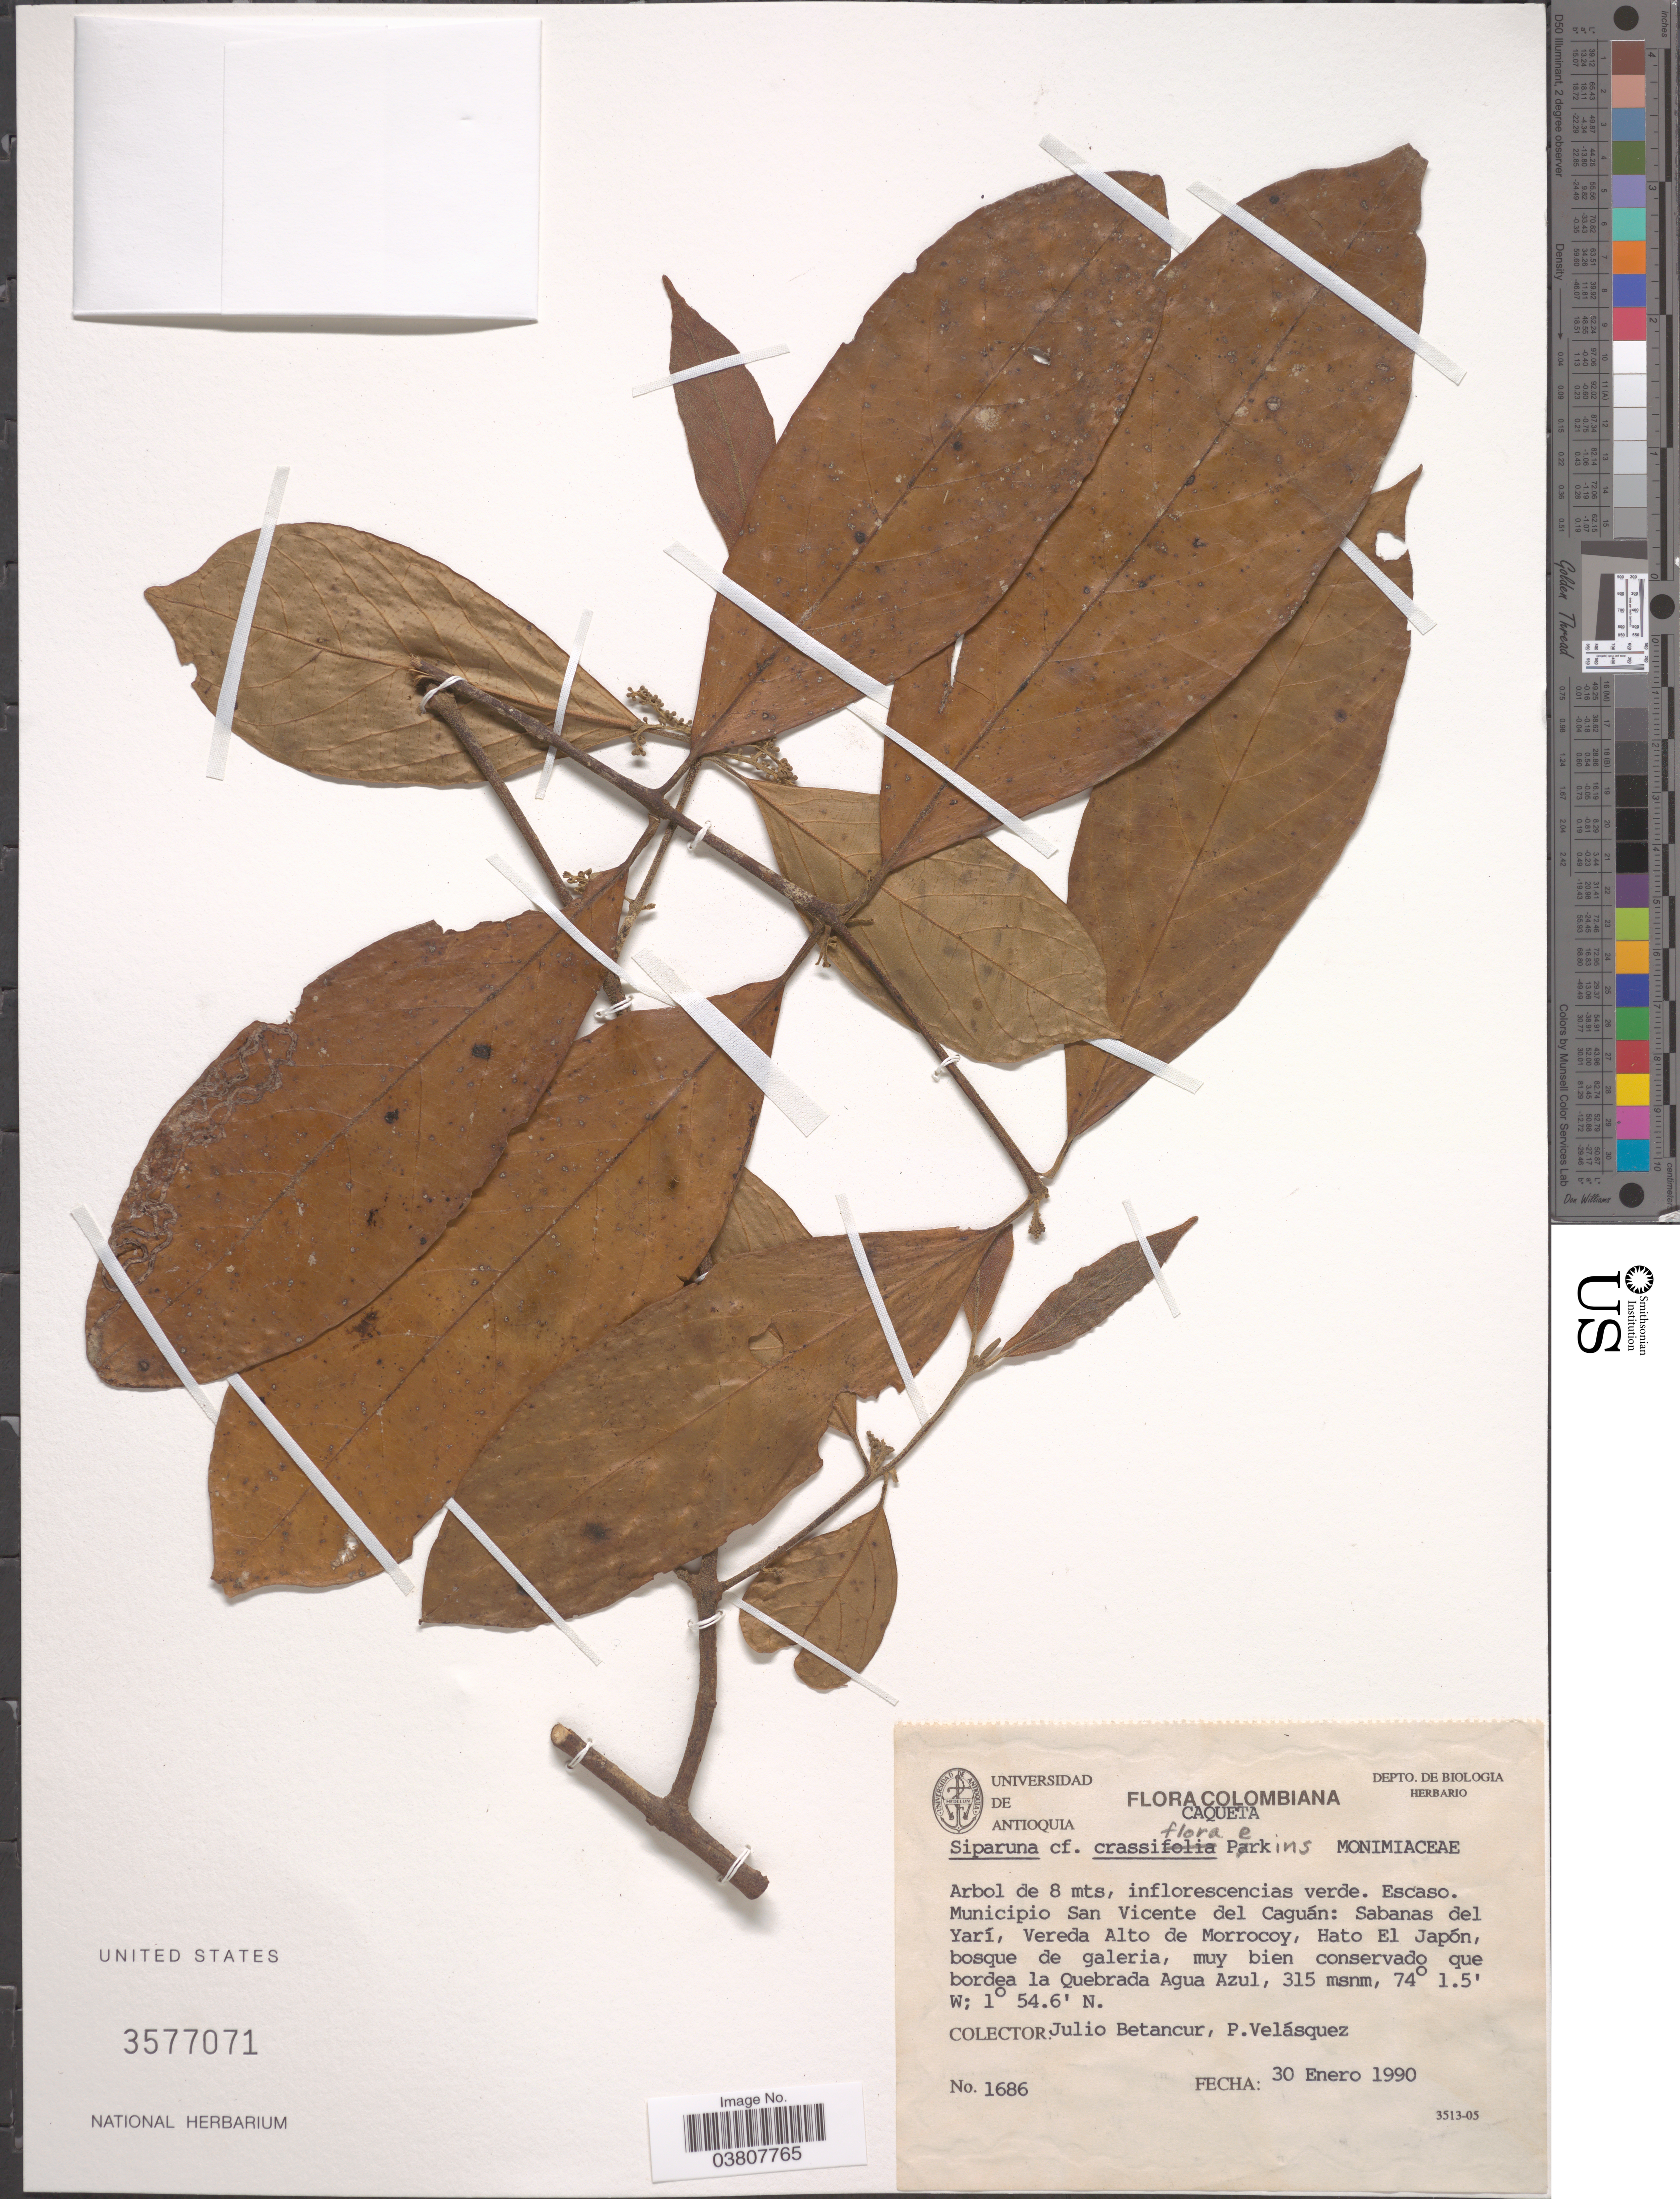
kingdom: Plantae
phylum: Tracheophyta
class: Magnoliopsida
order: Laurales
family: Siparunaceae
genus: Siparuna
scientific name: Siparuna sp.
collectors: J. Betancur & P. Velasquez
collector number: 1686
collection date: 1990-01-30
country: Colombia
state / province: Caquetá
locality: Municipio San Vicente del Cagúan: Sabanas del Yarí, Vereda Alto de Morrocoy, Hato El Japón, bosque de galeria, muy bien conservado que bordea la Quebrada Agua Azul.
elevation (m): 315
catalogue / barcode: US 3577071